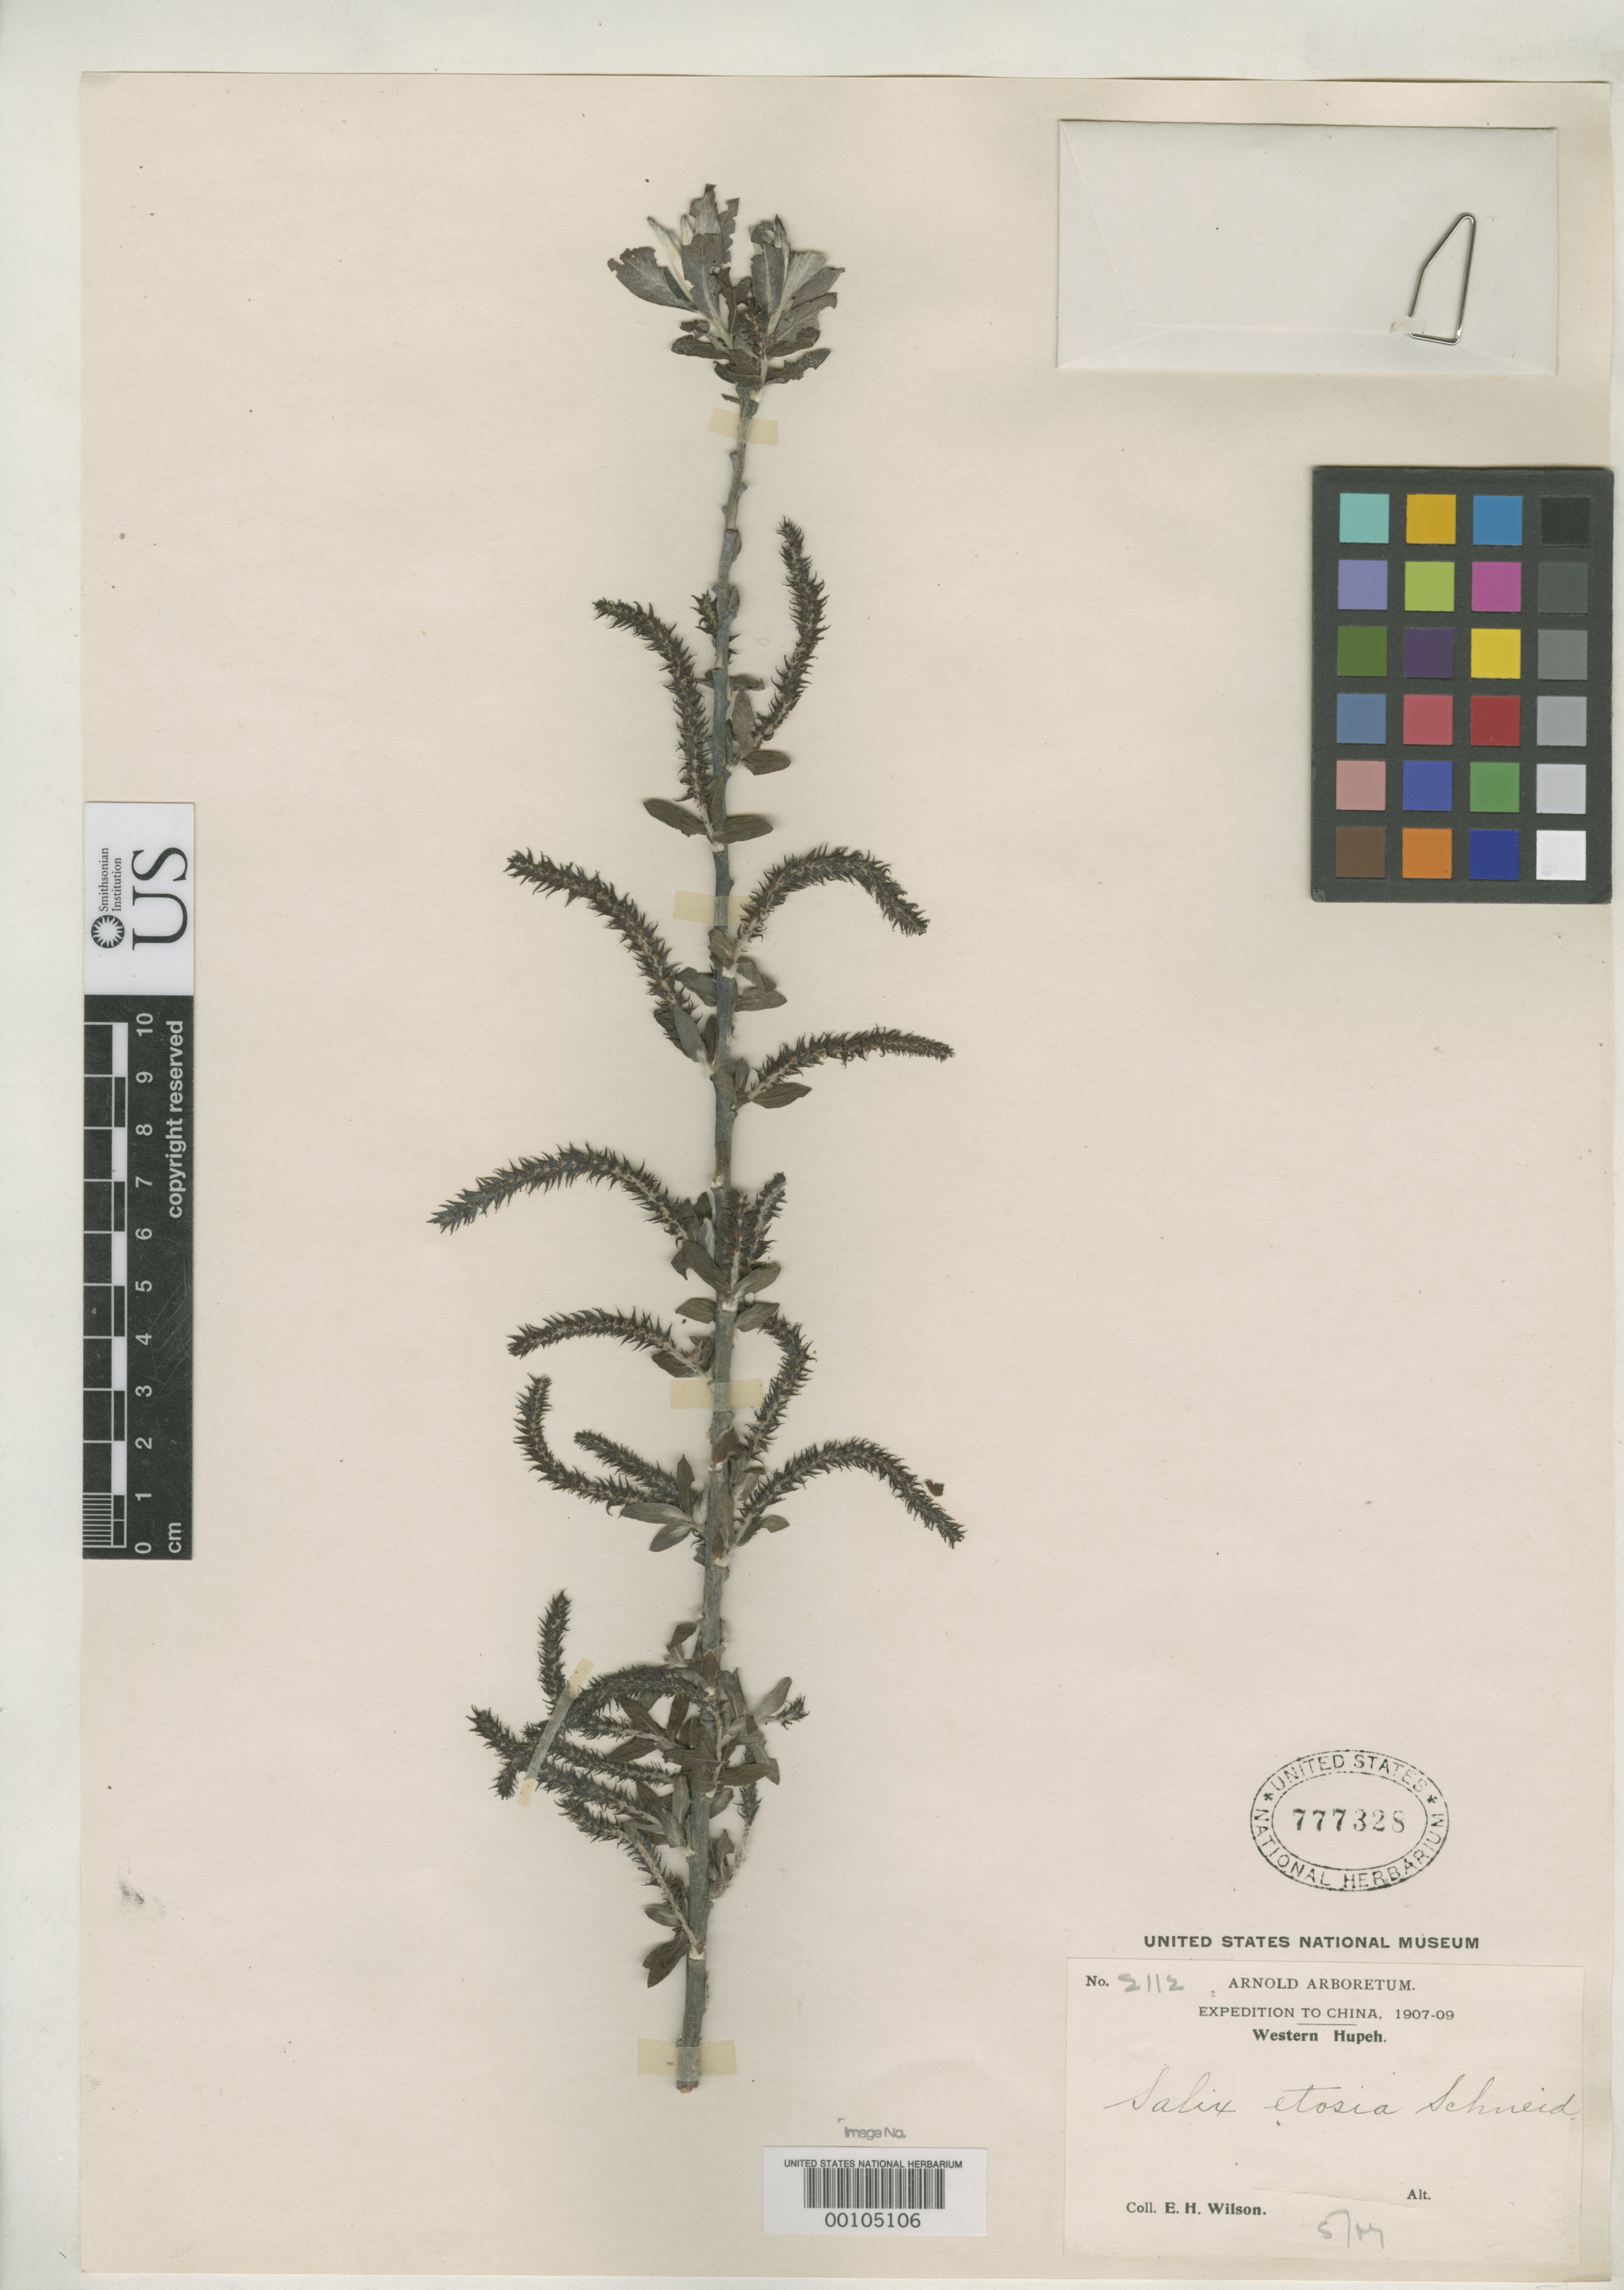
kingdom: Plantae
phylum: Tracheophyta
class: Magnoliopsida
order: Malpighiales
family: Salicaceae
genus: Salix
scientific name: Salix etosia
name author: C.K. Schneid. in Sarg.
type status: Isotype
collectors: E. H. Wilson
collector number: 2112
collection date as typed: May 1907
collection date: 1907-05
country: China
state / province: Hubei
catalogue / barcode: US 777328